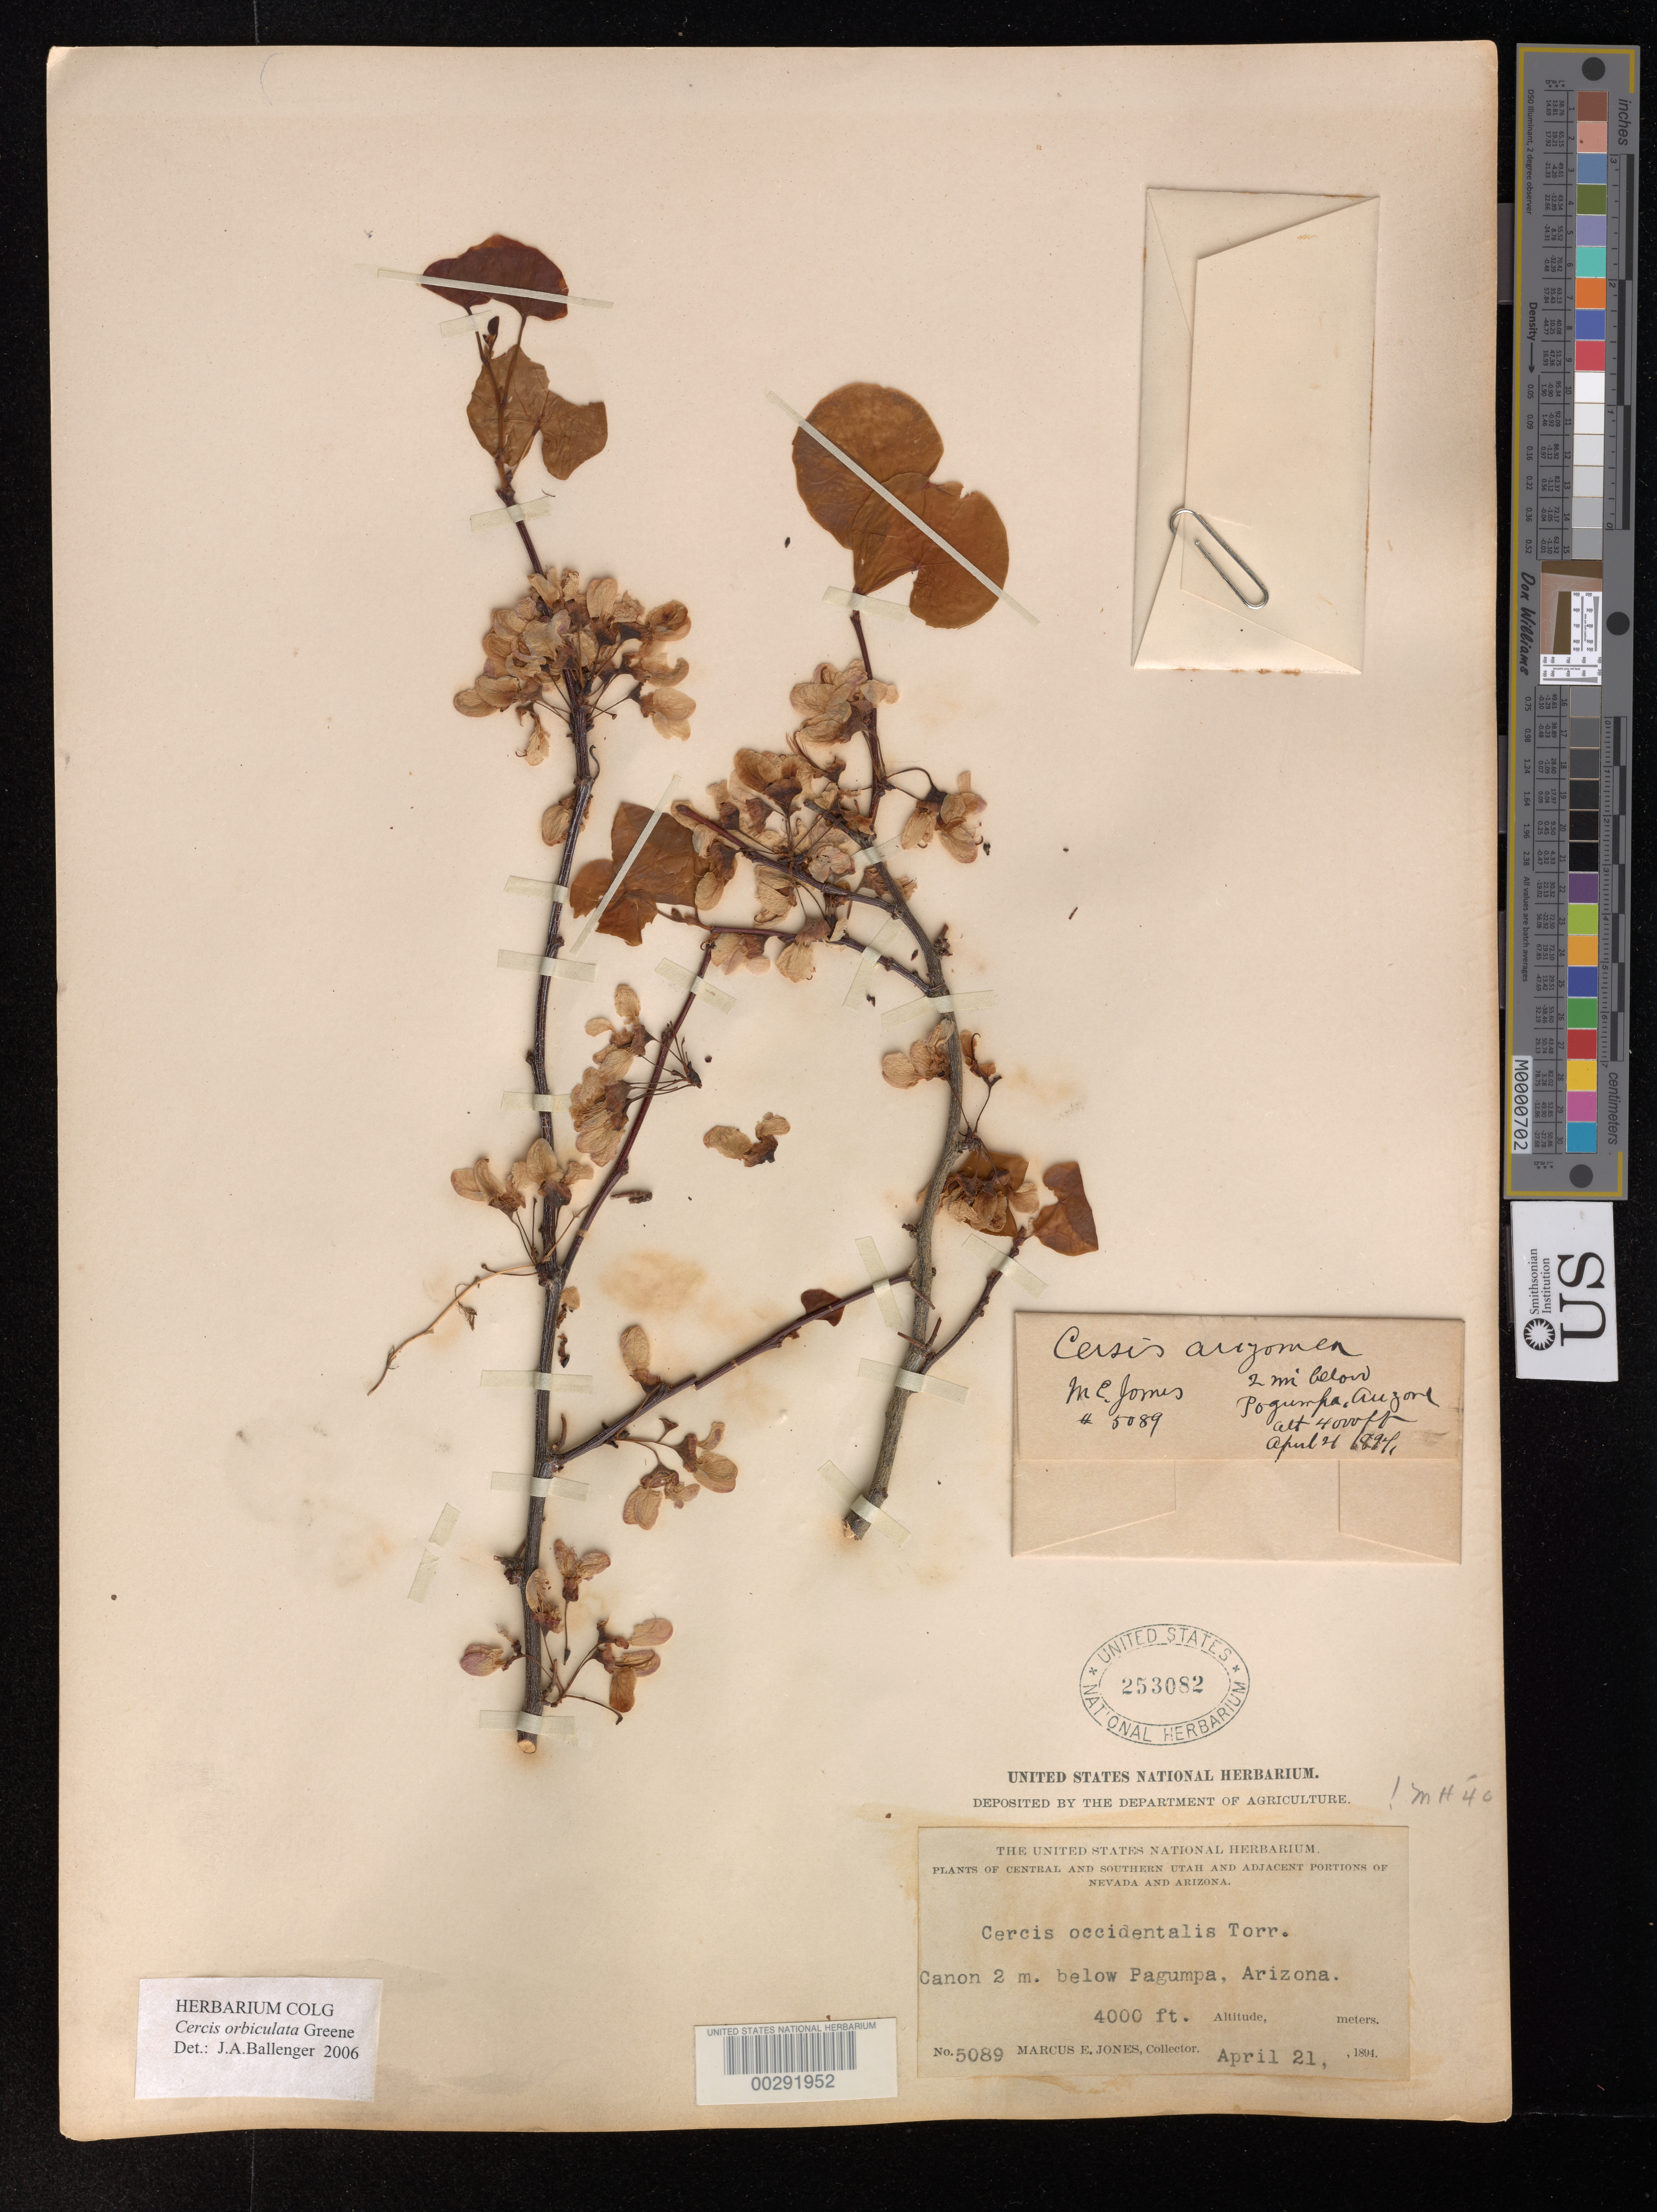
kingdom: Plantae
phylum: Tracheophyta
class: Magnoliopsida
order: Fabales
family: Fabaceae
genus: Cercis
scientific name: Cercis orbiculata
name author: Greene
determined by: Ballenger, J. A., (COLG), Columbus State University - Herbarium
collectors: M. E. Jones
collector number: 5089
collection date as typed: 21 Apr 1894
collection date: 1894-04-21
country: United States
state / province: Arizona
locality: Canon 2 mi below pagumpa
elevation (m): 1219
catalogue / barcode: US 253082